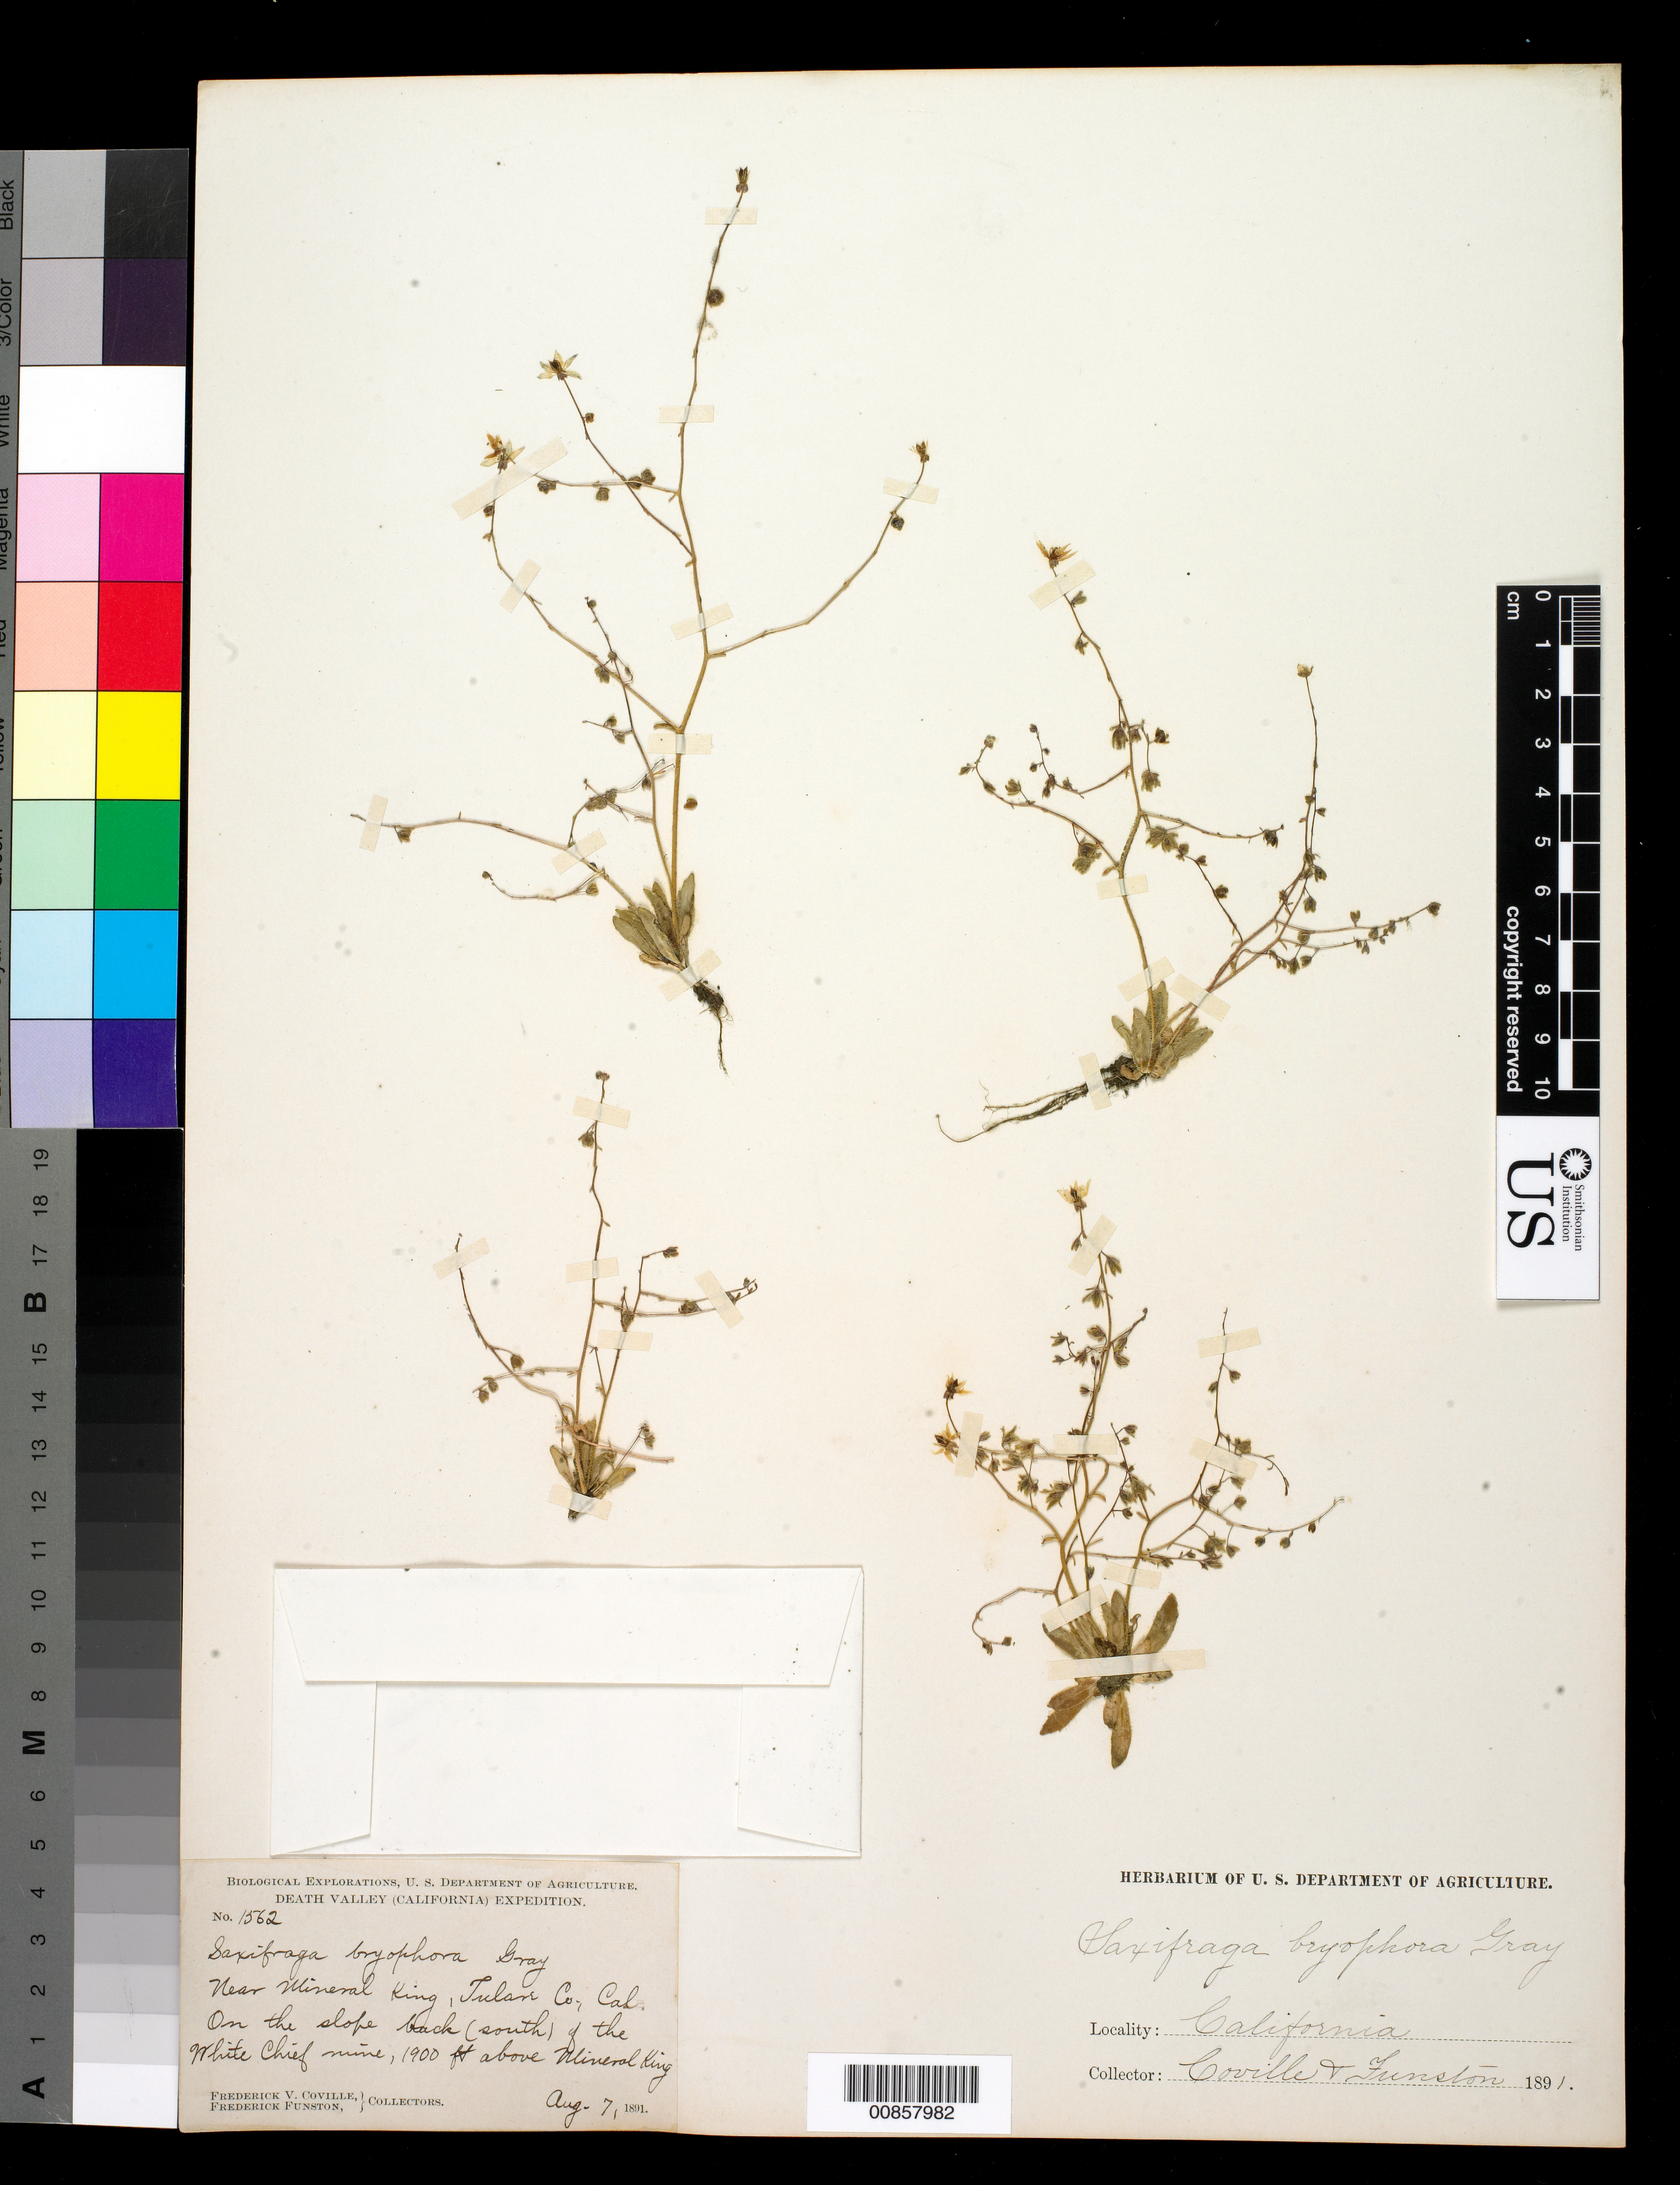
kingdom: Plantae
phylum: Tracheophyta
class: Magnoliopsida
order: Saxifragales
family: Saxifragaceae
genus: Micranthes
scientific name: Micranthes bryophora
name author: (A. Gray) Brouillet & Gornall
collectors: F. V. Coville & F. Funston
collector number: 1562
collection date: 1891-08-07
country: United States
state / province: California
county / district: Tulare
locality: On the slope back (south) of the white chief mine, 1900 ft above Mineral King